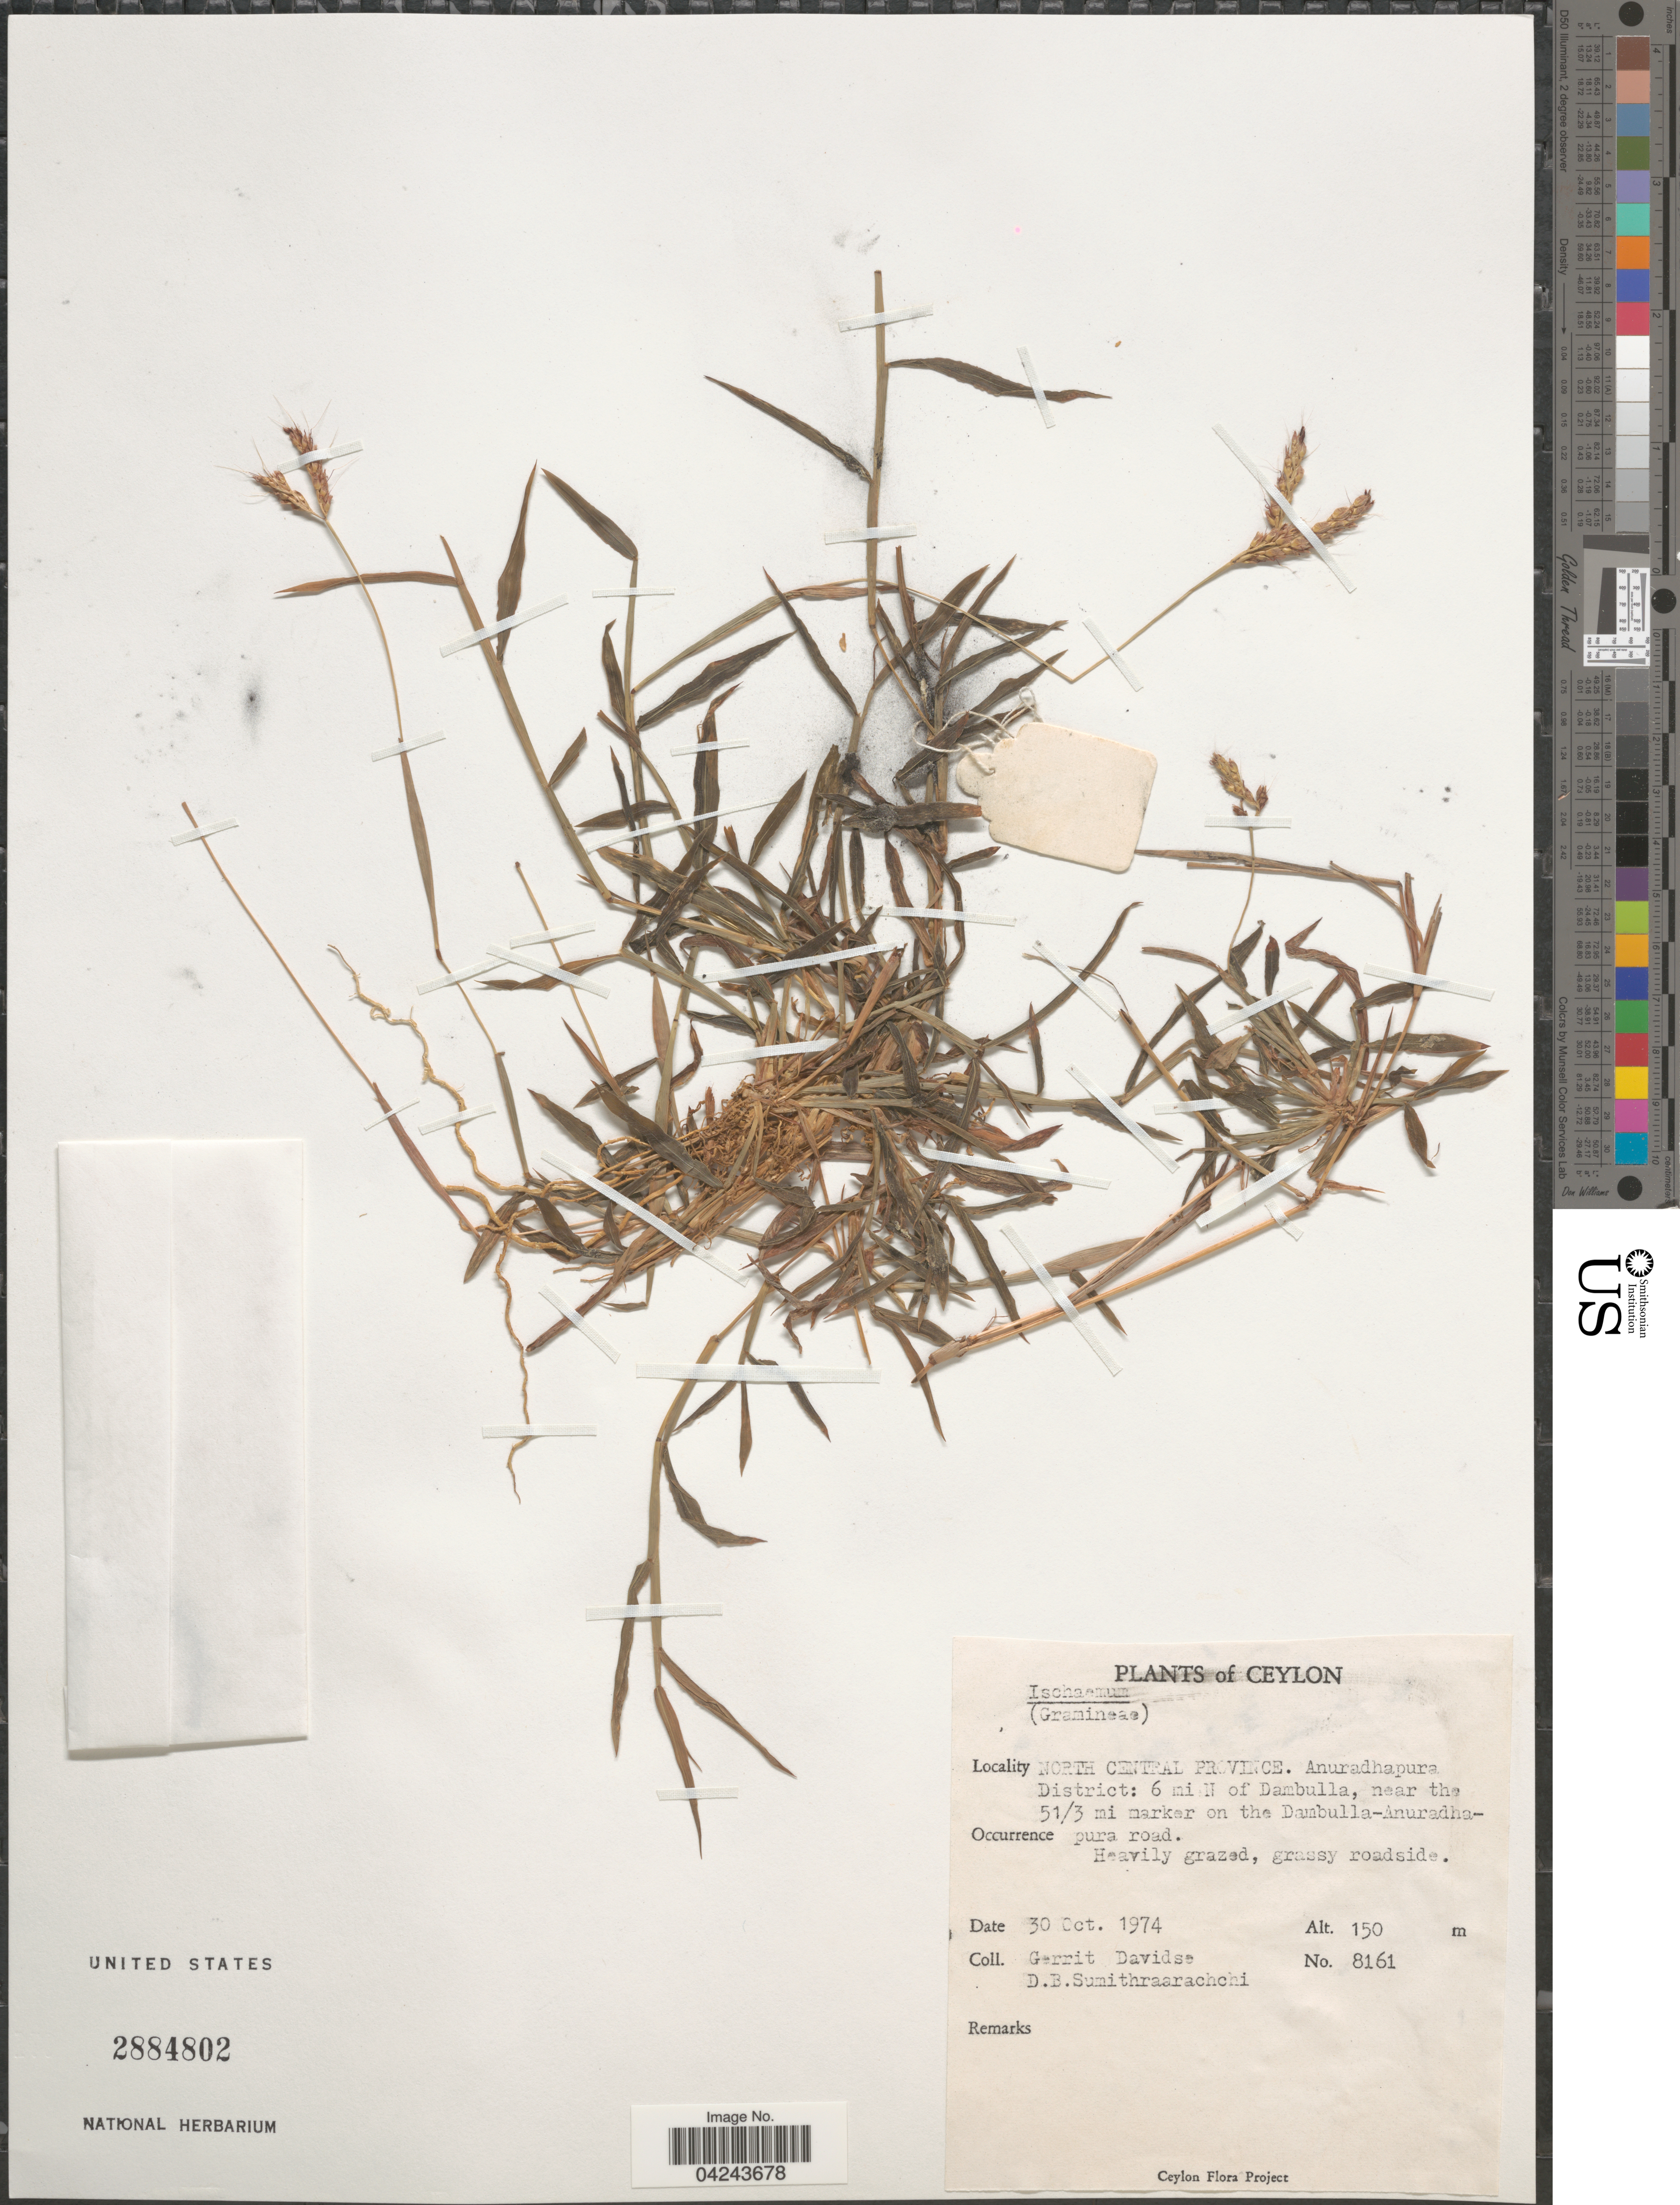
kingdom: Plantae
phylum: Tracheophyta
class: Liliopsida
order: Poales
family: Poaceae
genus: Ischaemum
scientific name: Ischaemum sp.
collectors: G. Davidse & D. B. Sumithraarachchi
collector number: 8161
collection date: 1974-10-30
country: Sri Lanka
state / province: North Central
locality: Ceylon. Anuradhapura District: 6 mi N of Dambulla, near the 51/3 mi marker on the Dambulla-Anuradhapura road.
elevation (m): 150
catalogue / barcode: US 2884802